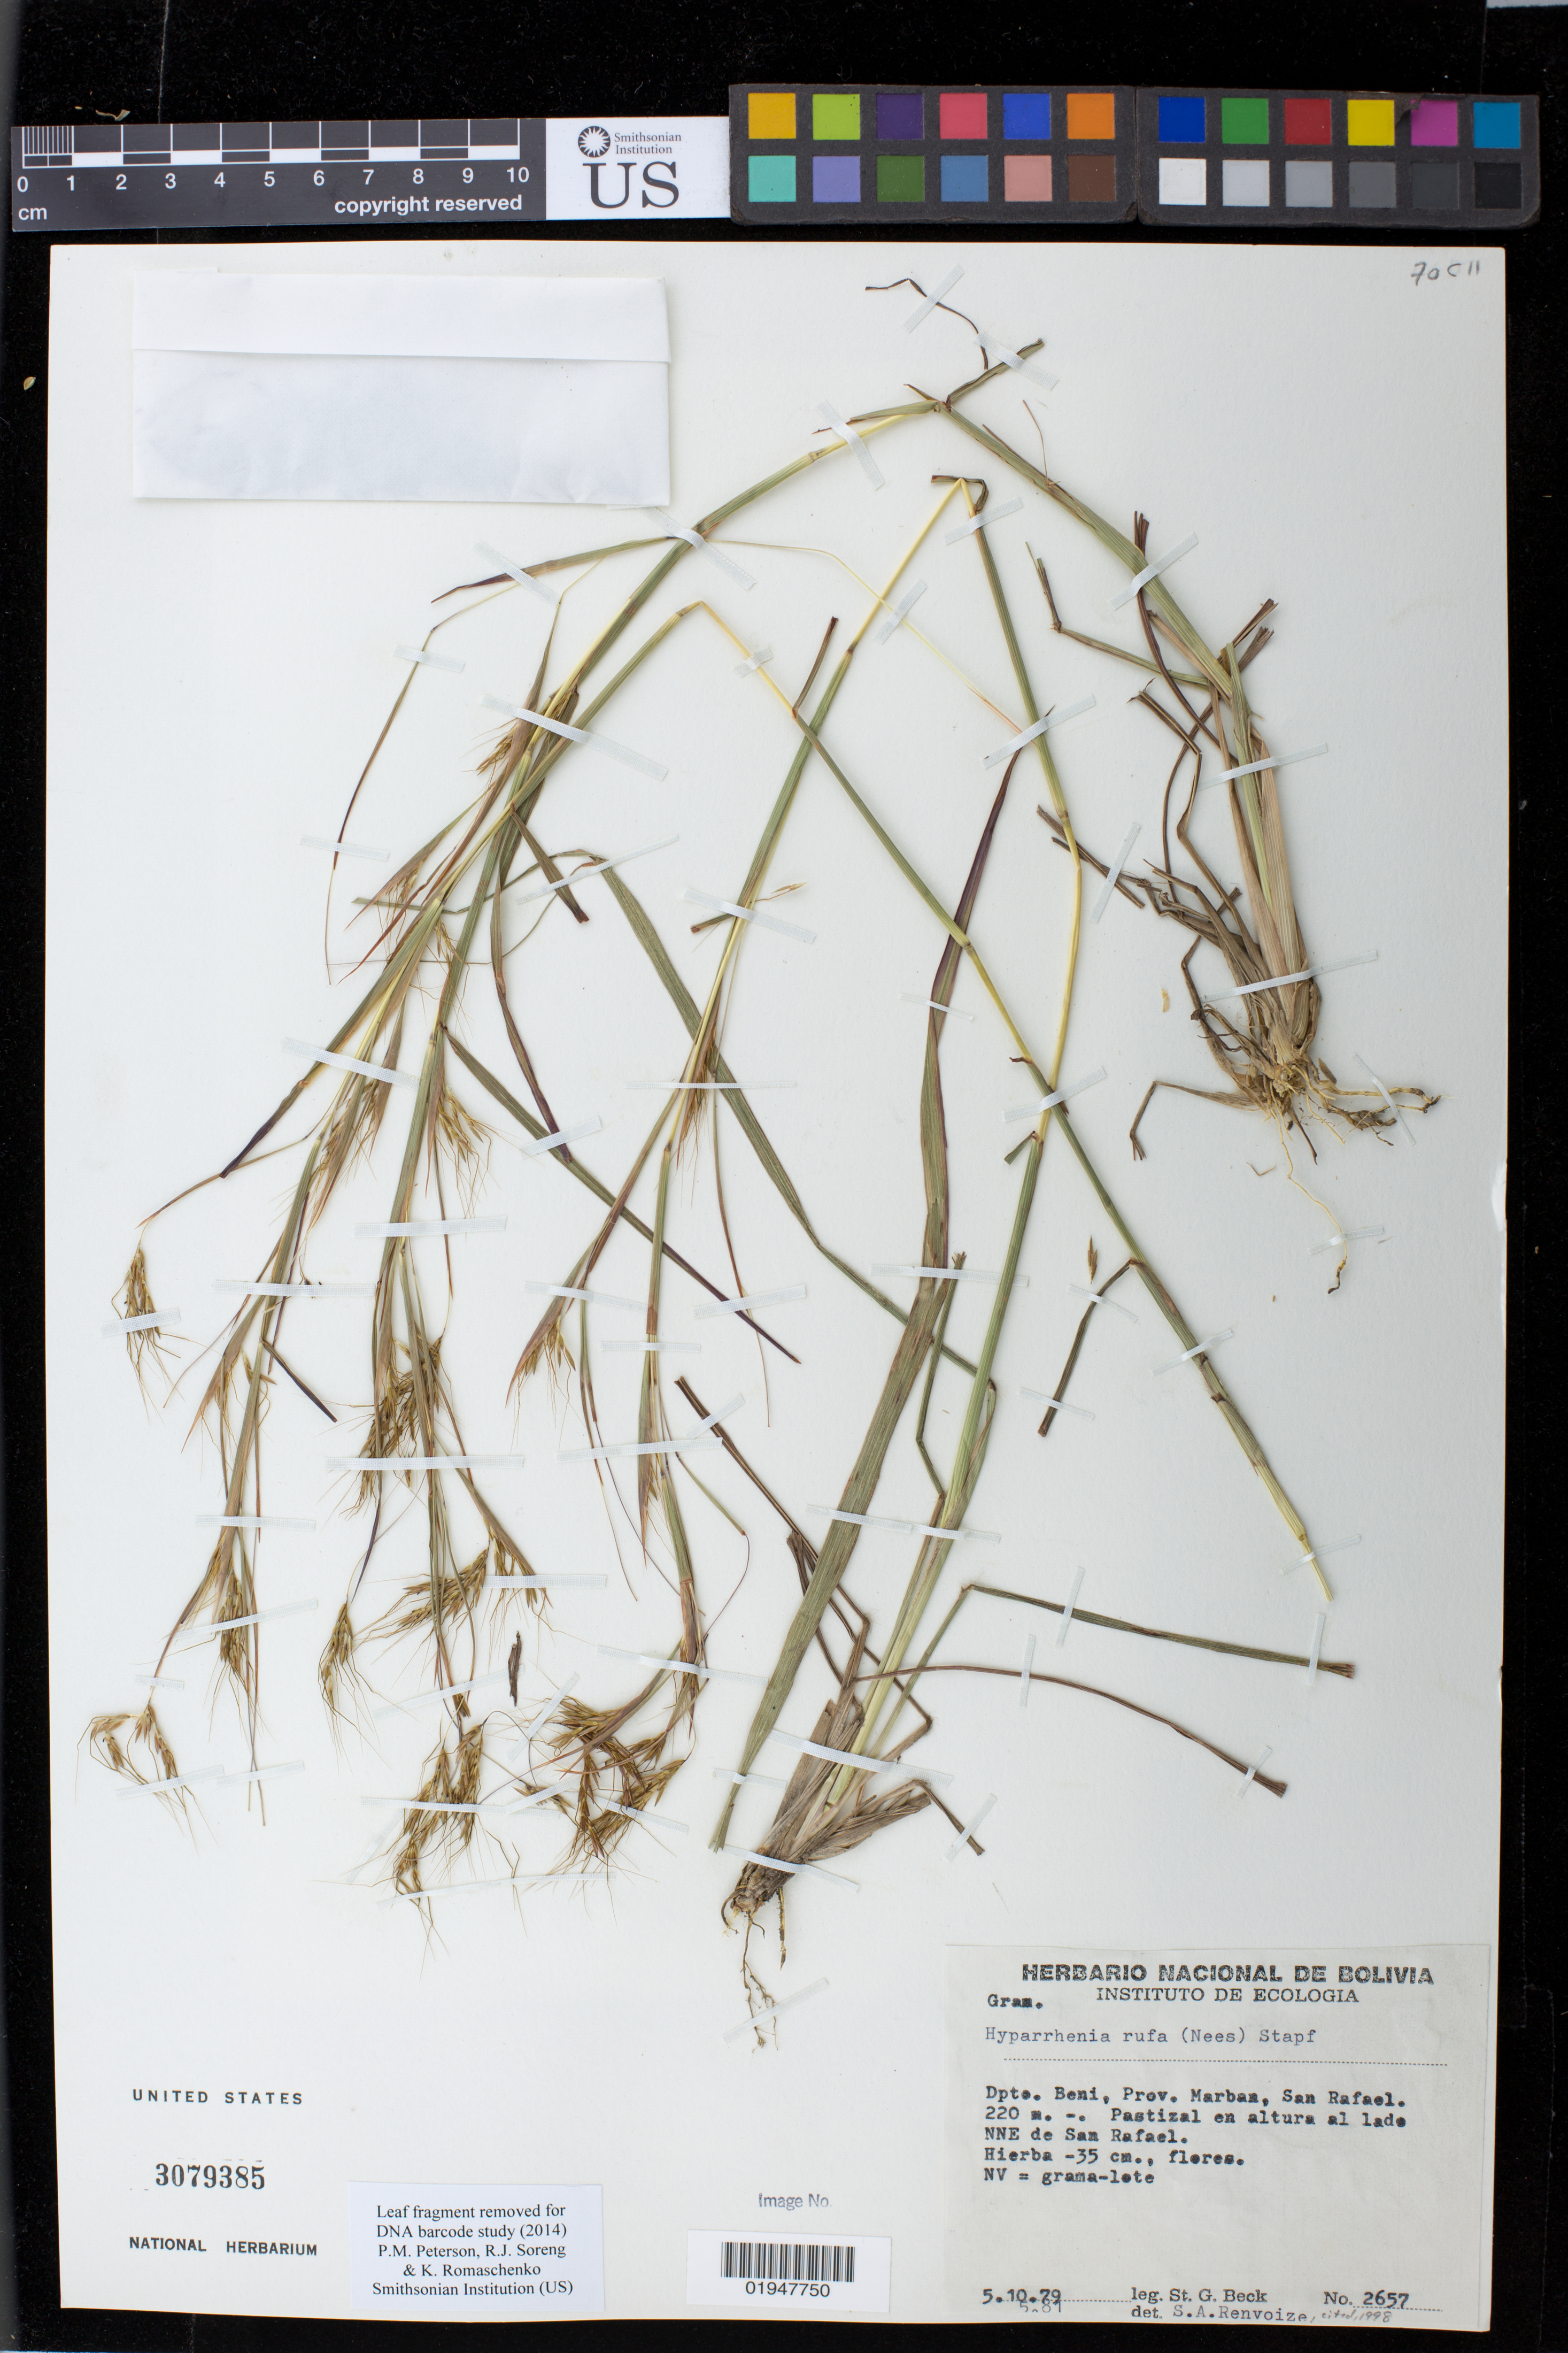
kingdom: Plantae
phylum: Tracheophyta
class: Liliopsida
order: Poales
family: Poaceae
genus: Hyparrhenia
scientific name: Hyparrhenia rufa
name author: (Nees) Stapf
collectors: S. G. Beck & S. A. Renvoize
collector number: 2657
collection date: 1979-10-05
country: Bolivia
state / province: Beni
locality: Dpto. Beni, Prov. Marban, San Rafael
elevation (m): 220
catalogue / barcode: US 3079385